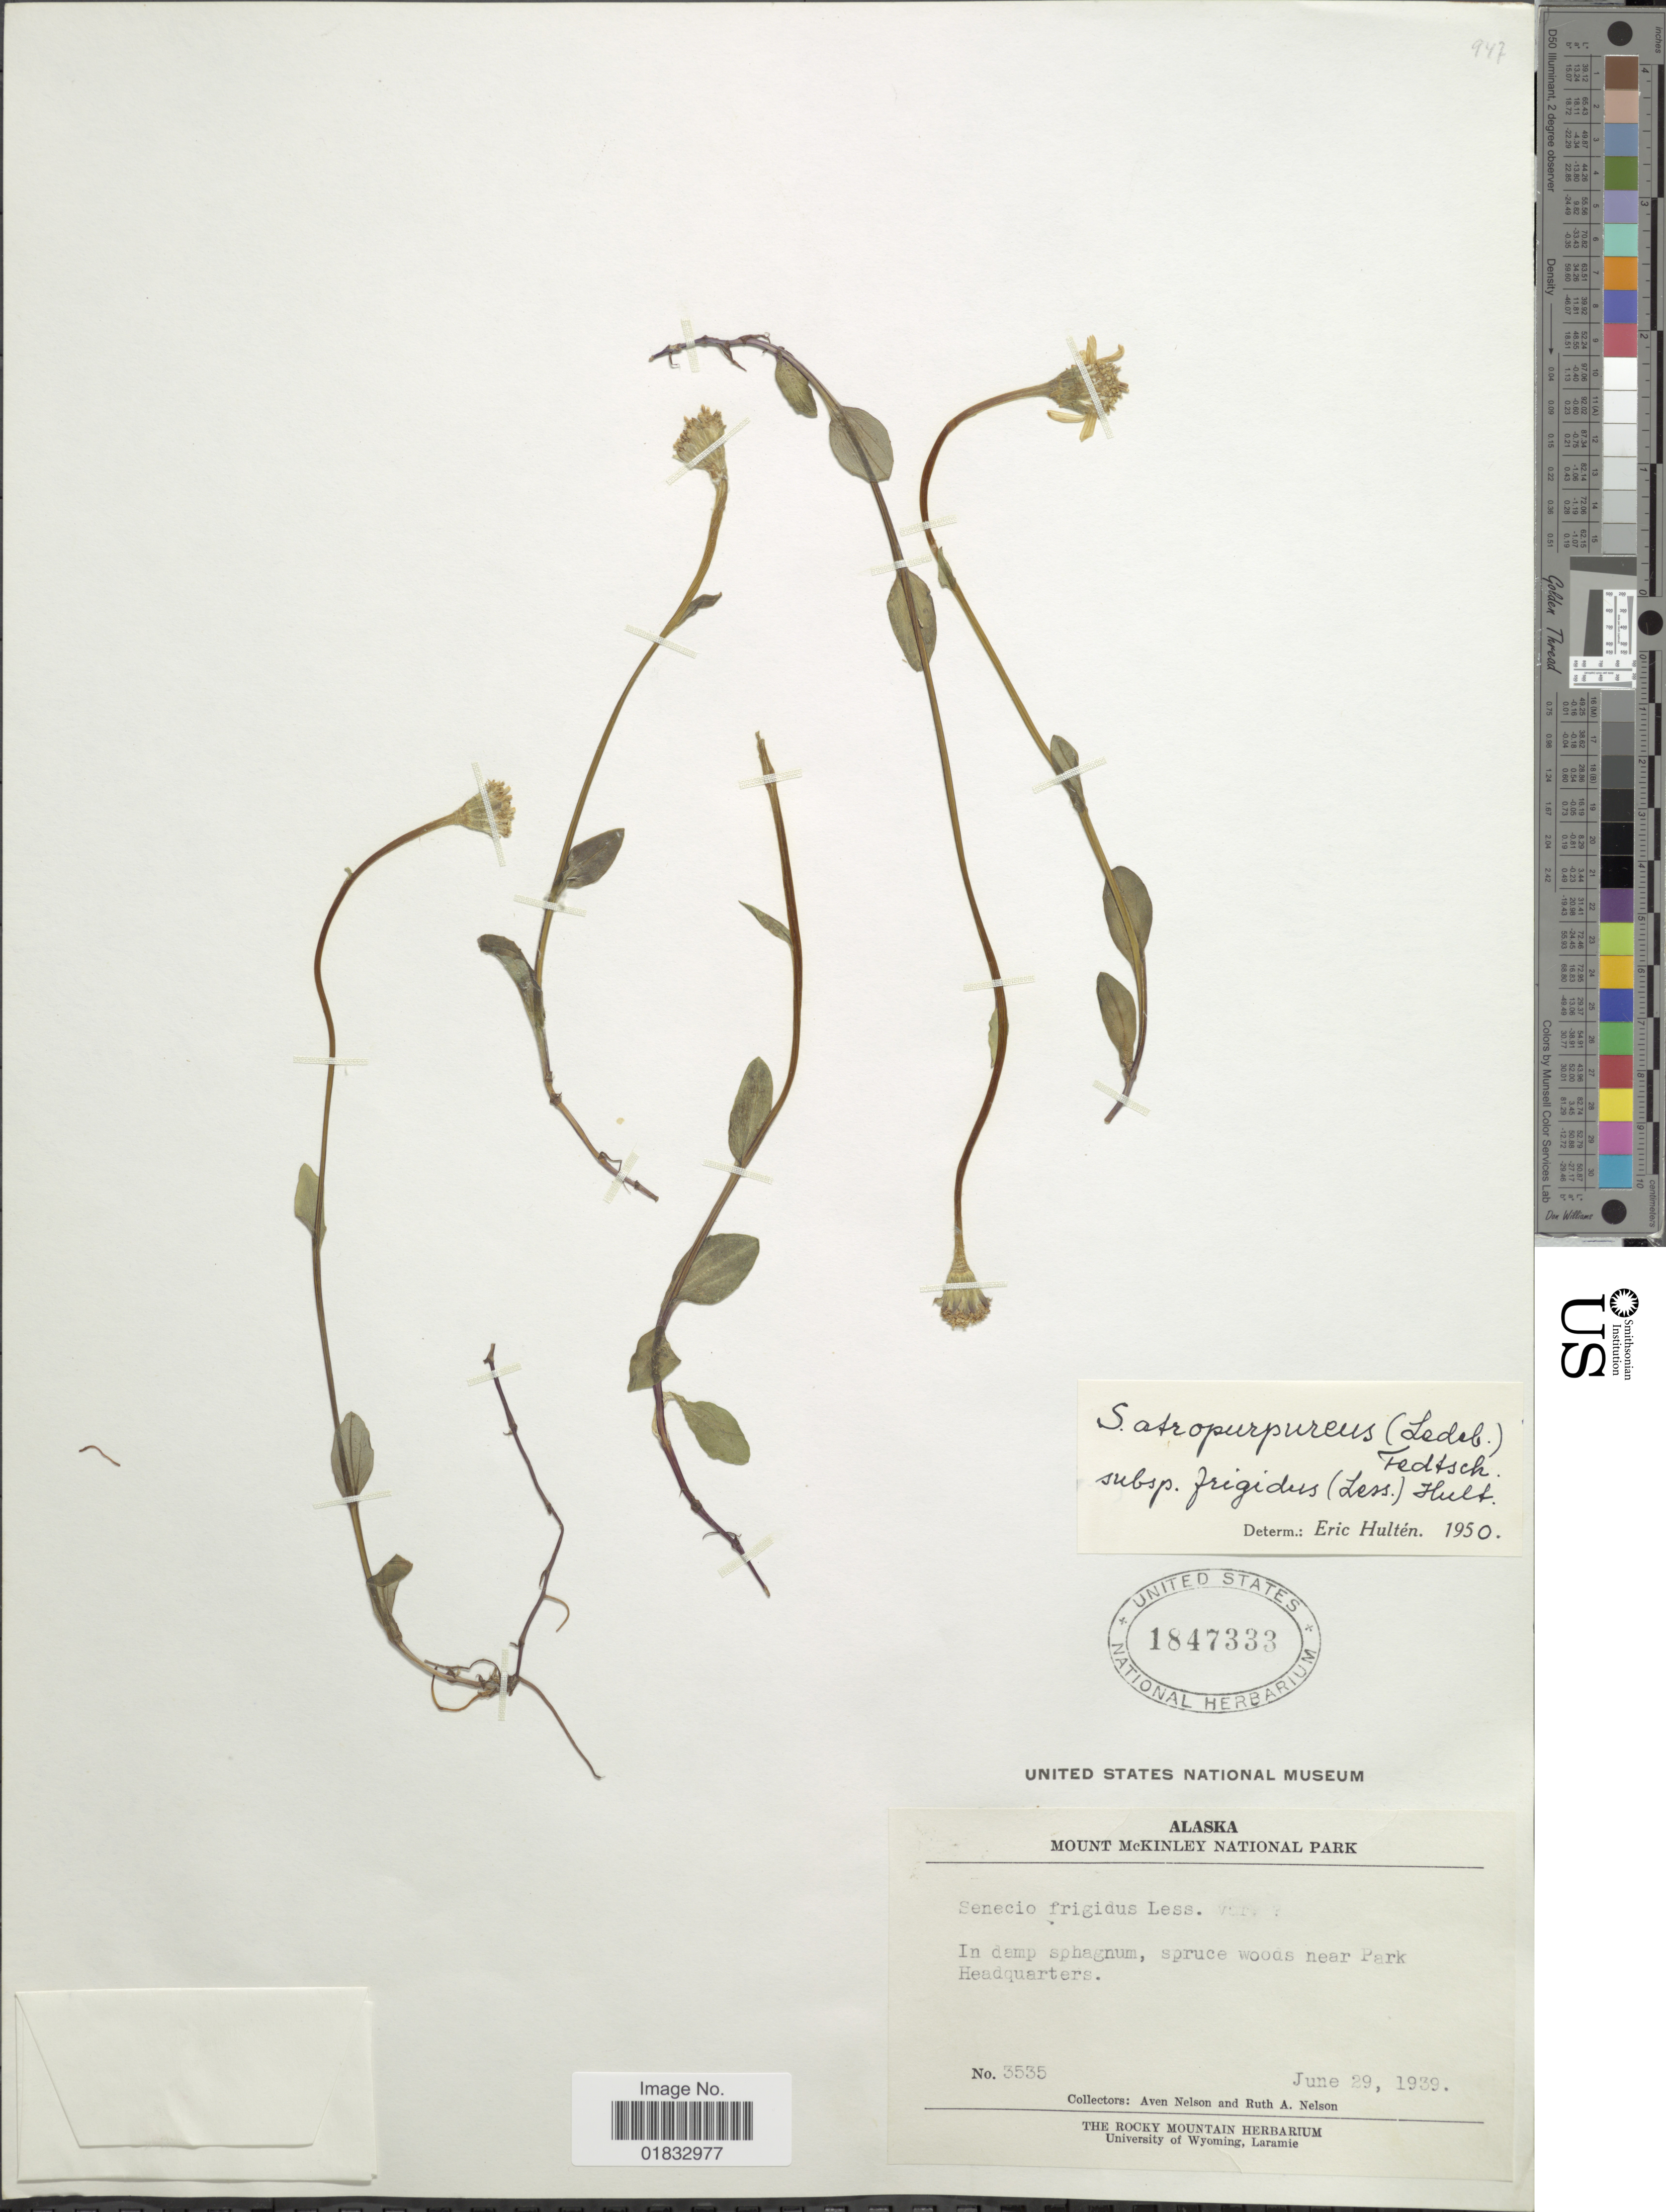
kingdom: Plantae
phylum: Tracheophyta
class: Magnoliopsida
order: Asterales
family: Asteraceae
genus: Tephroseris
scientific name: Tephroseris frigida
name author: (Richardson) Holub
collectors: A. Nelson & R. A. Nelson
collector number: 3535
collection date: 1939-06-29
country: United States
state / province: Alaska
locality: In damp sphagum, spruce woods near Park Headquarters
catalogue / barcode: US 1847333